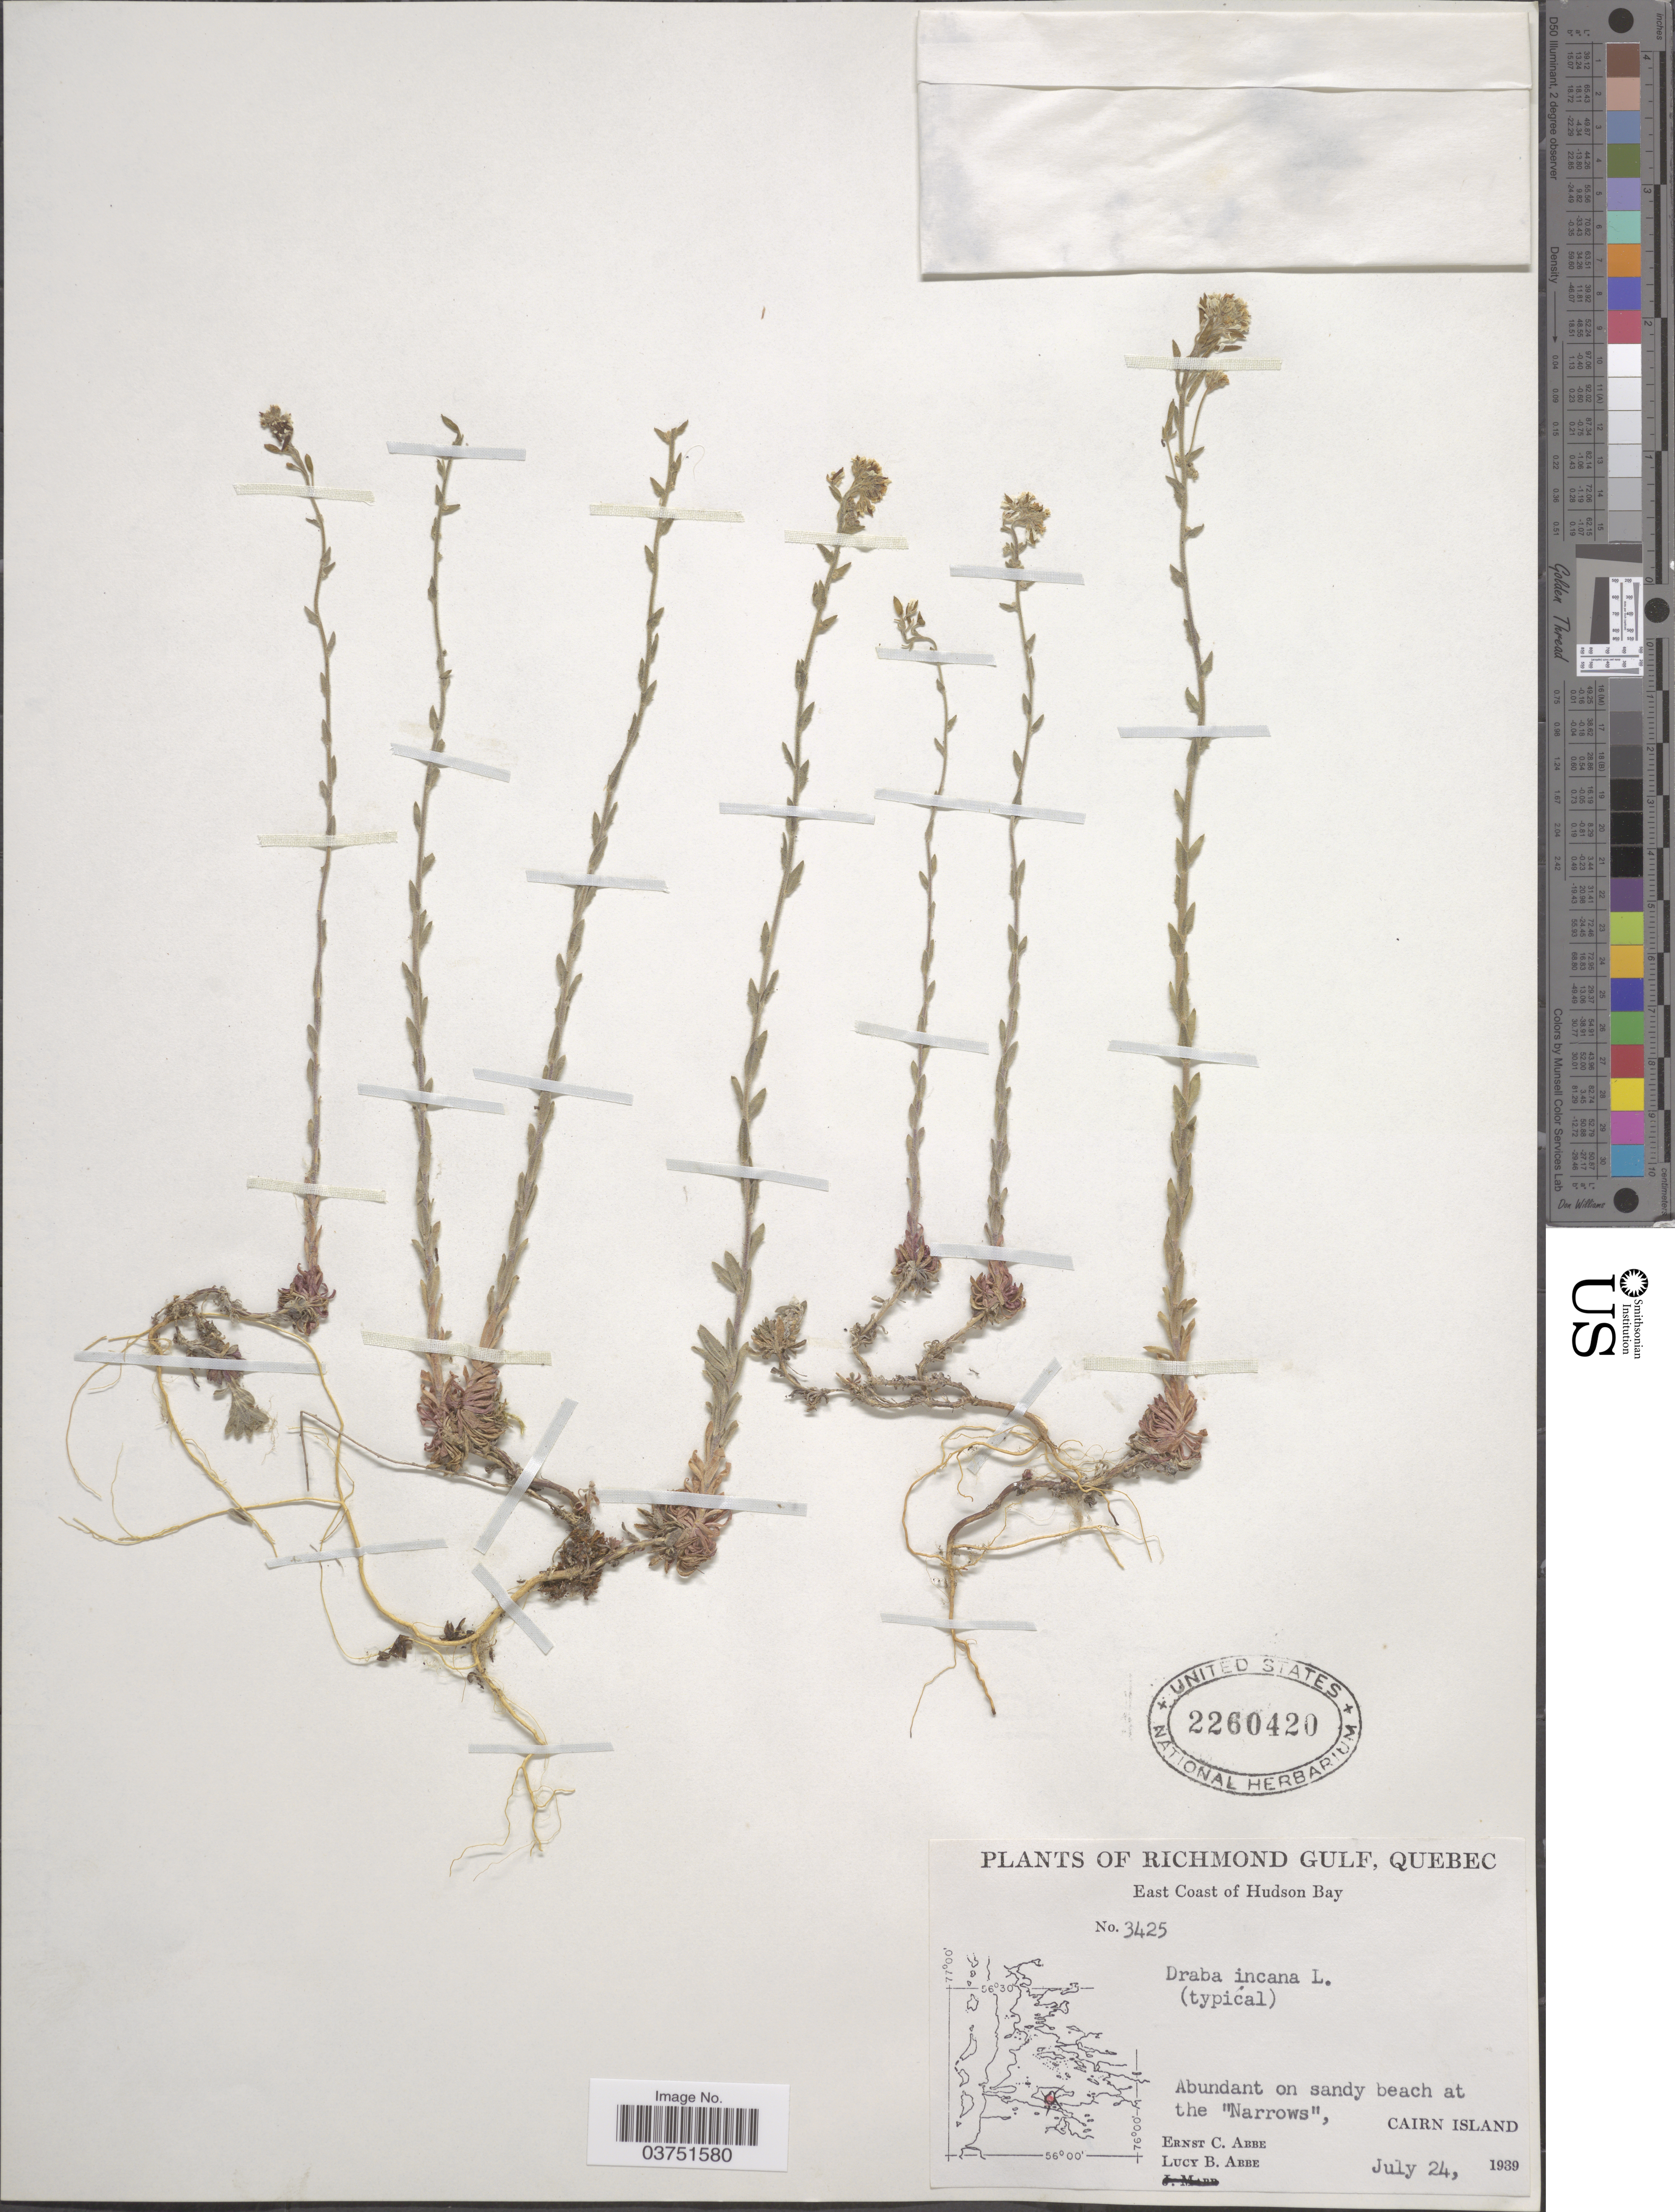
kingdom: Plantae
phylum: Tracheophyta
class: Magnoliopsida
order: Brassicales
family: Brassicaceae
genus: Draba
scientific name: Draba incana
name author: L.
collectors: E. C. Abbe & L. B. Abbe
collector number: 3425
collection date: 1939-07-24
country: Canada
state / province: Quebec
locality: Richmond Gulf. East Coast of Hudson Bay. On sandy beach at the "Narrows". Cairn Island.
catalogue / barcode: US 2260420